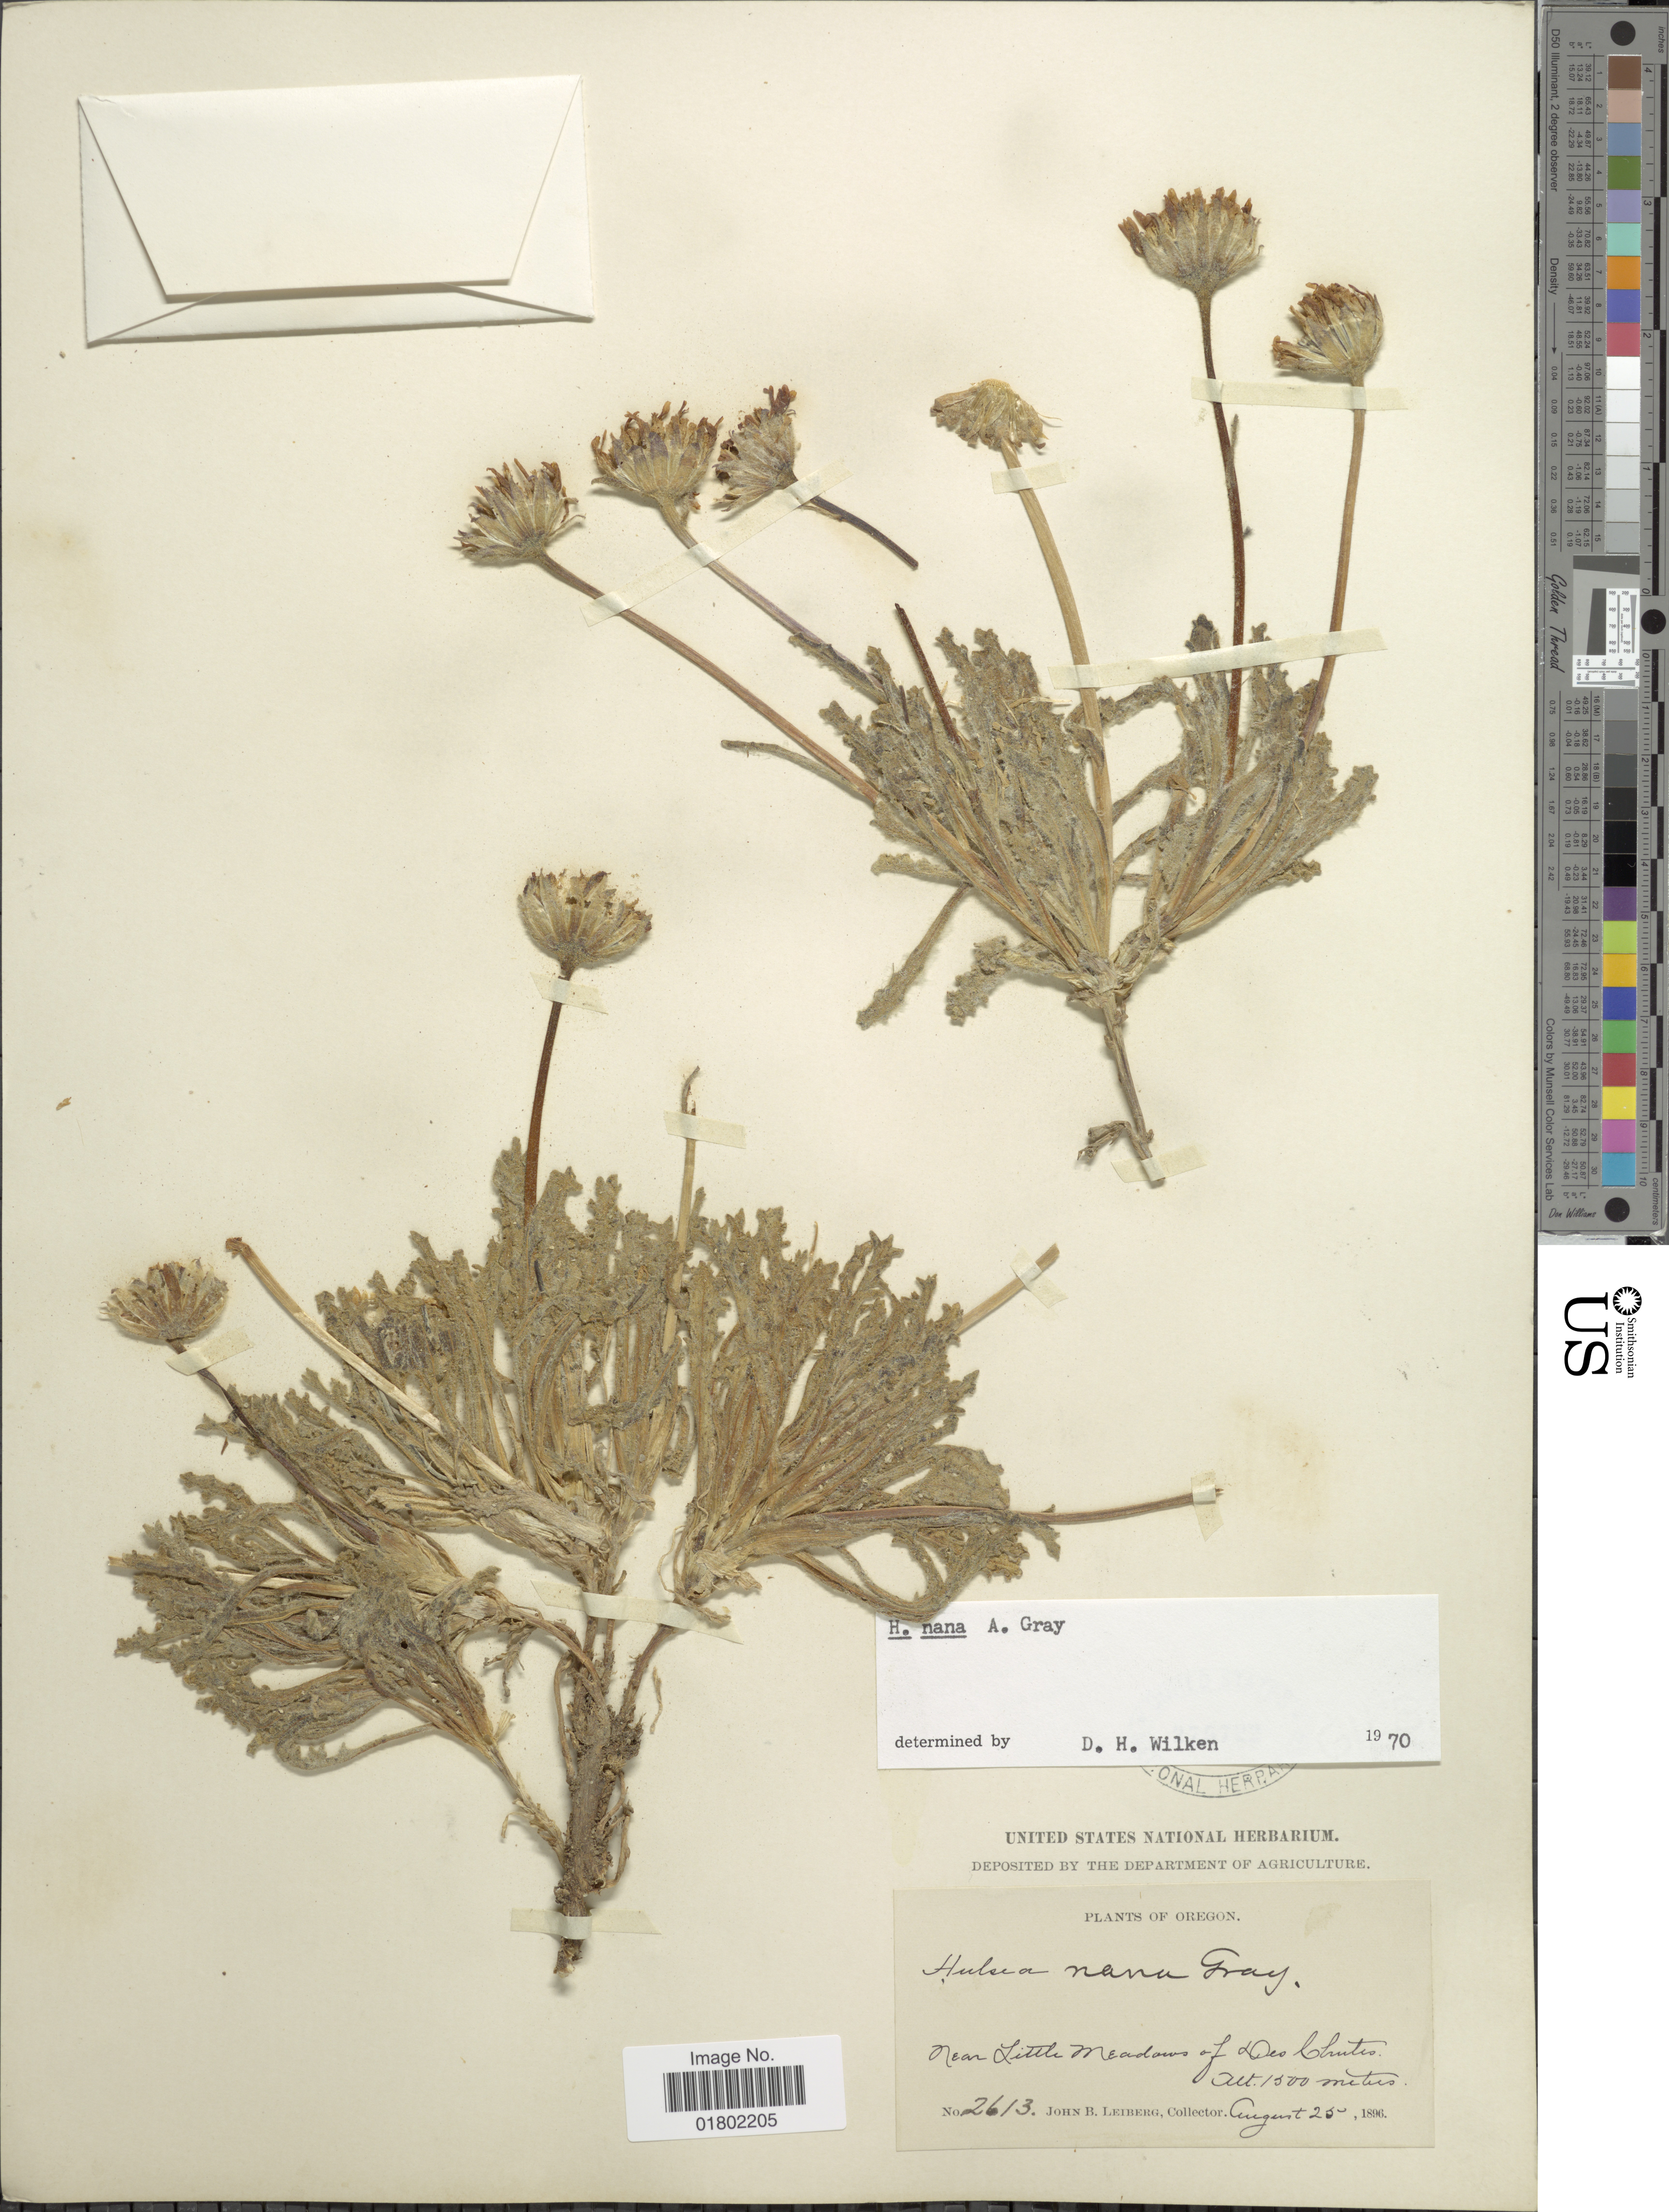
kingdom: Plantae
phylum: Tracheophyta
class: Magnoliopsida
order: Asterales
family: Asteraceae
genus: Hulsea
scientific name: Hulsea nana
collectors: J. B. Leiberg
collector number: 2613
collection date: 1896-08-25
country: United States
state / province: Oregon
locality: Near little meadows of Des Chutes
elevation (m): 1500